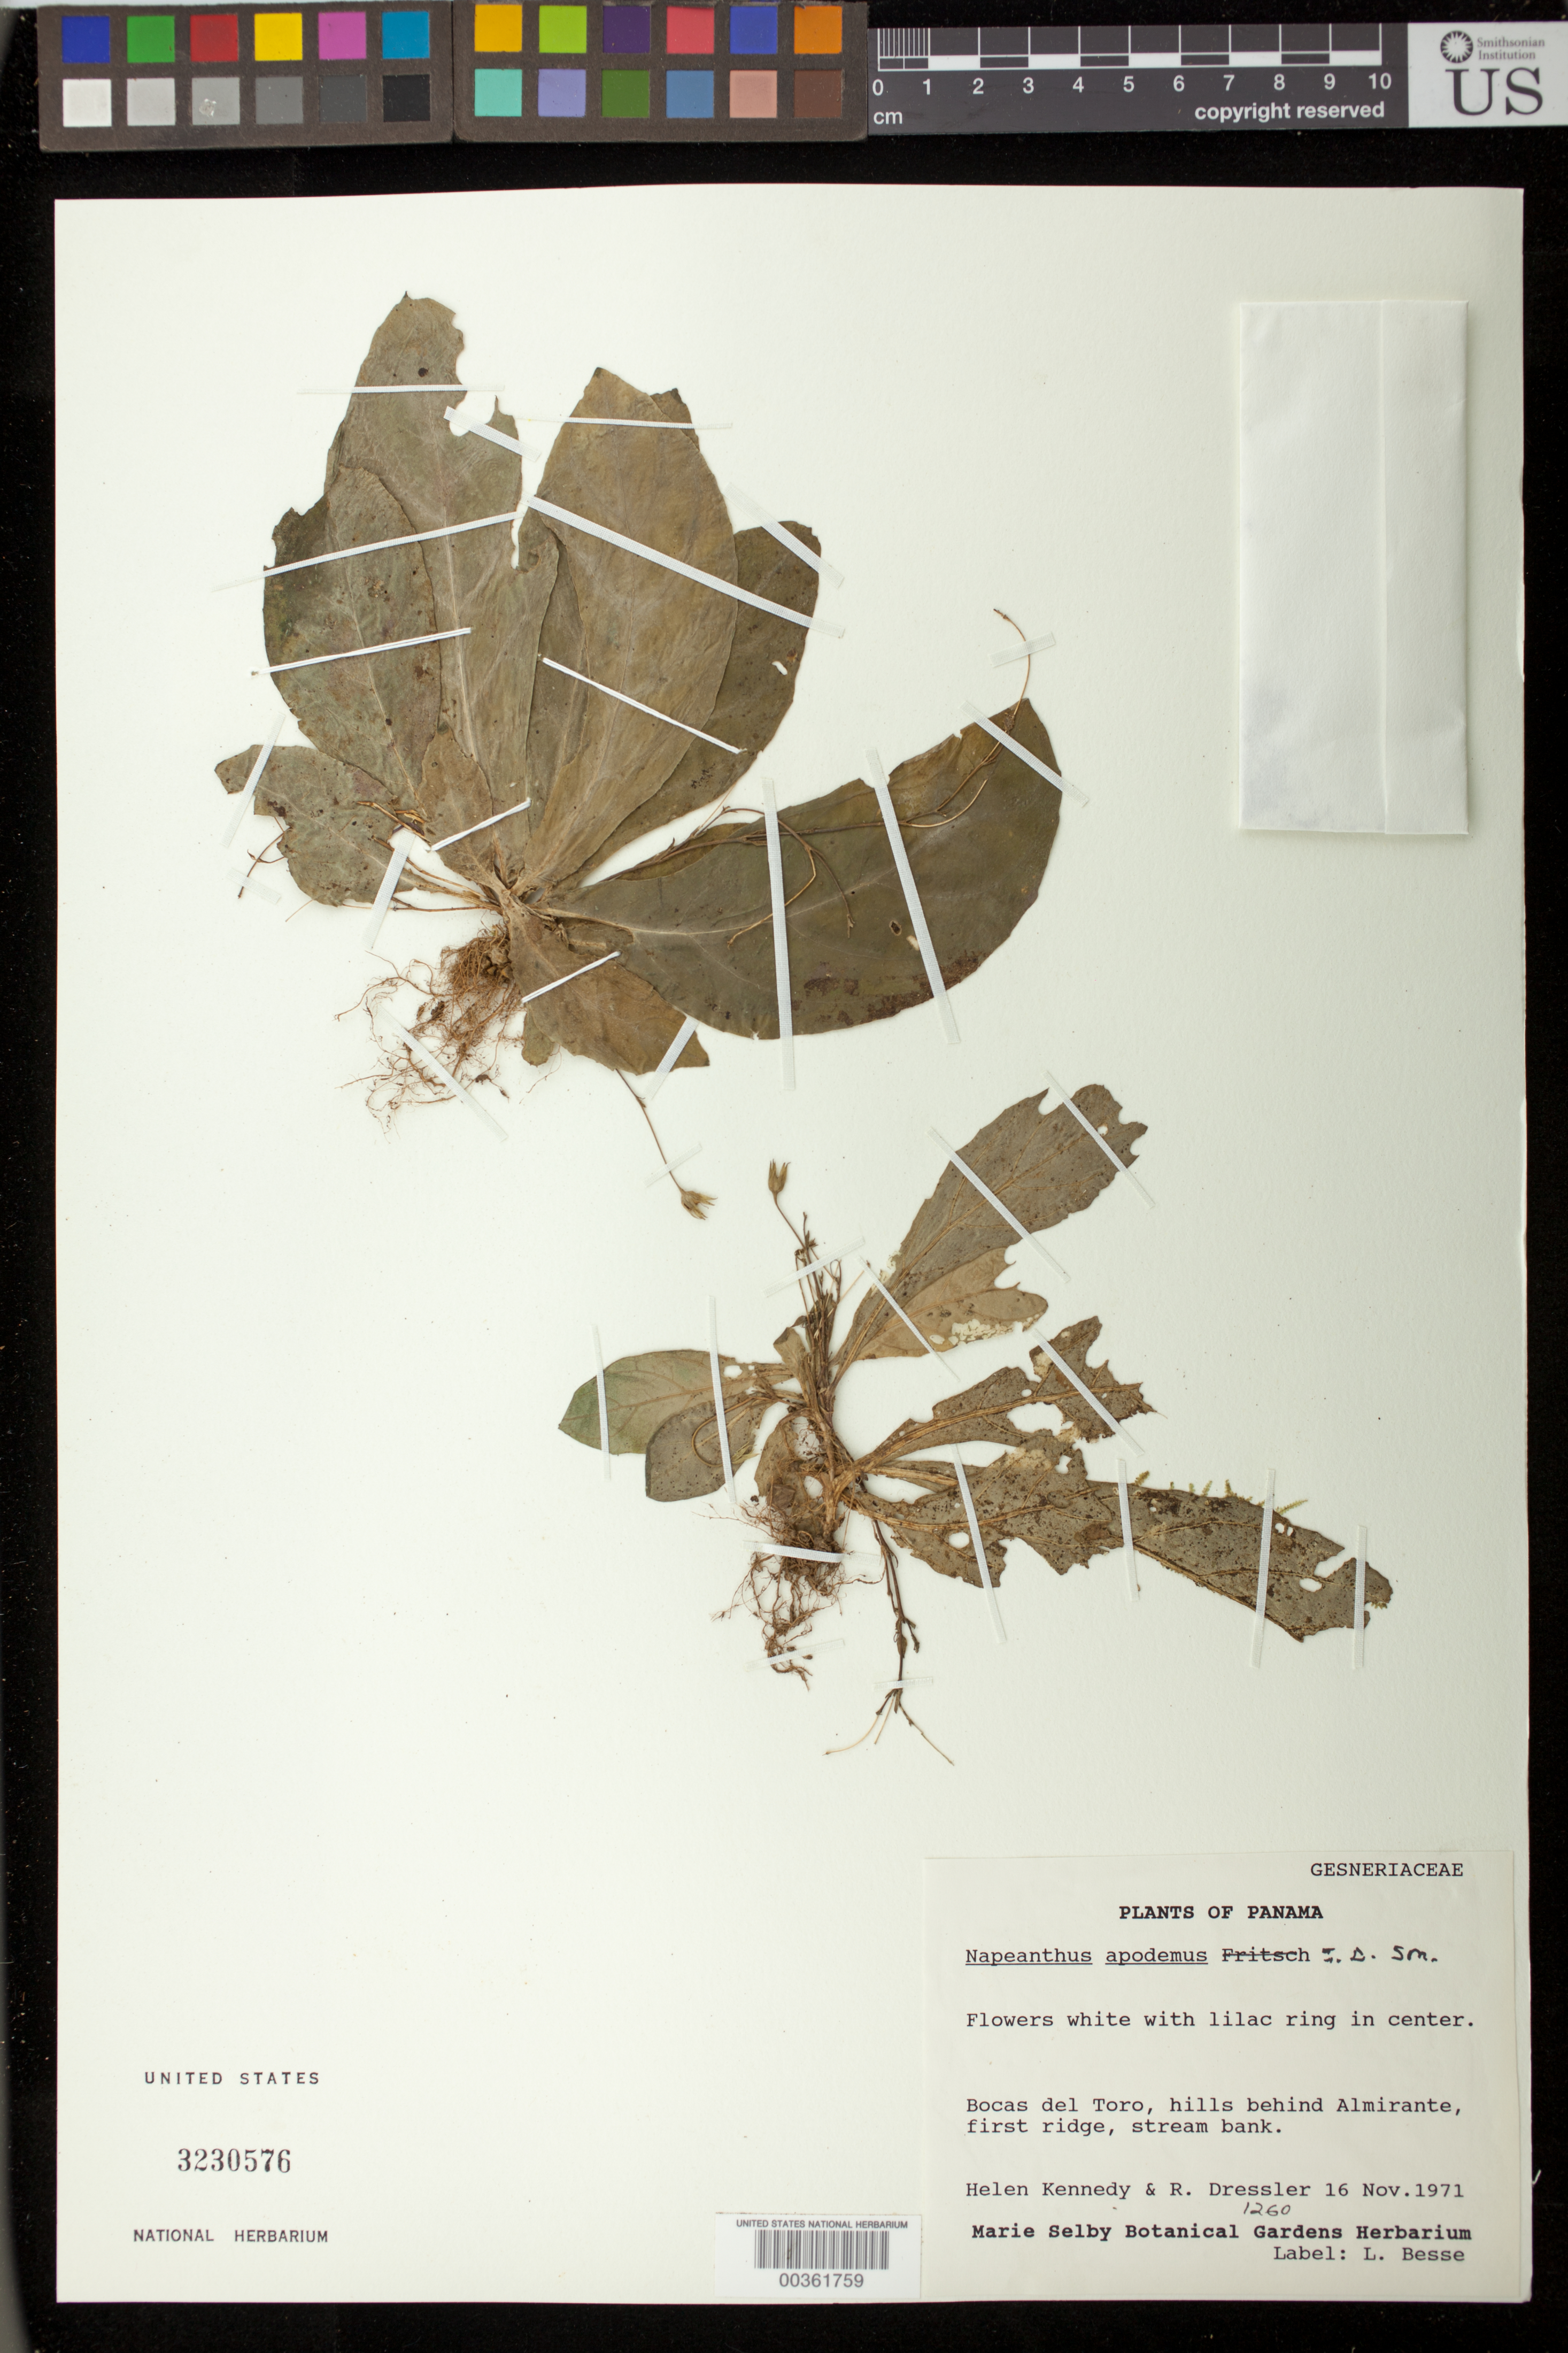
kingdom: Plantae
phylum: Tracheophyta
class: Magnoliopsida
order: Lamiales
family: Gesneriaceae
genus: Napeanthus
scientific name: Napeanthus apodemus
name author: Donn. Sm.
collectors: H. Kennedy & R. Dressler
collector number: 1260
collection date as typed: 16 Nov 1971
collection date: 1971-11-16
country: Panama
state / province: Bocas del Toro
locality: Hills behind Almirante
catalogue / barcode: US 3230576